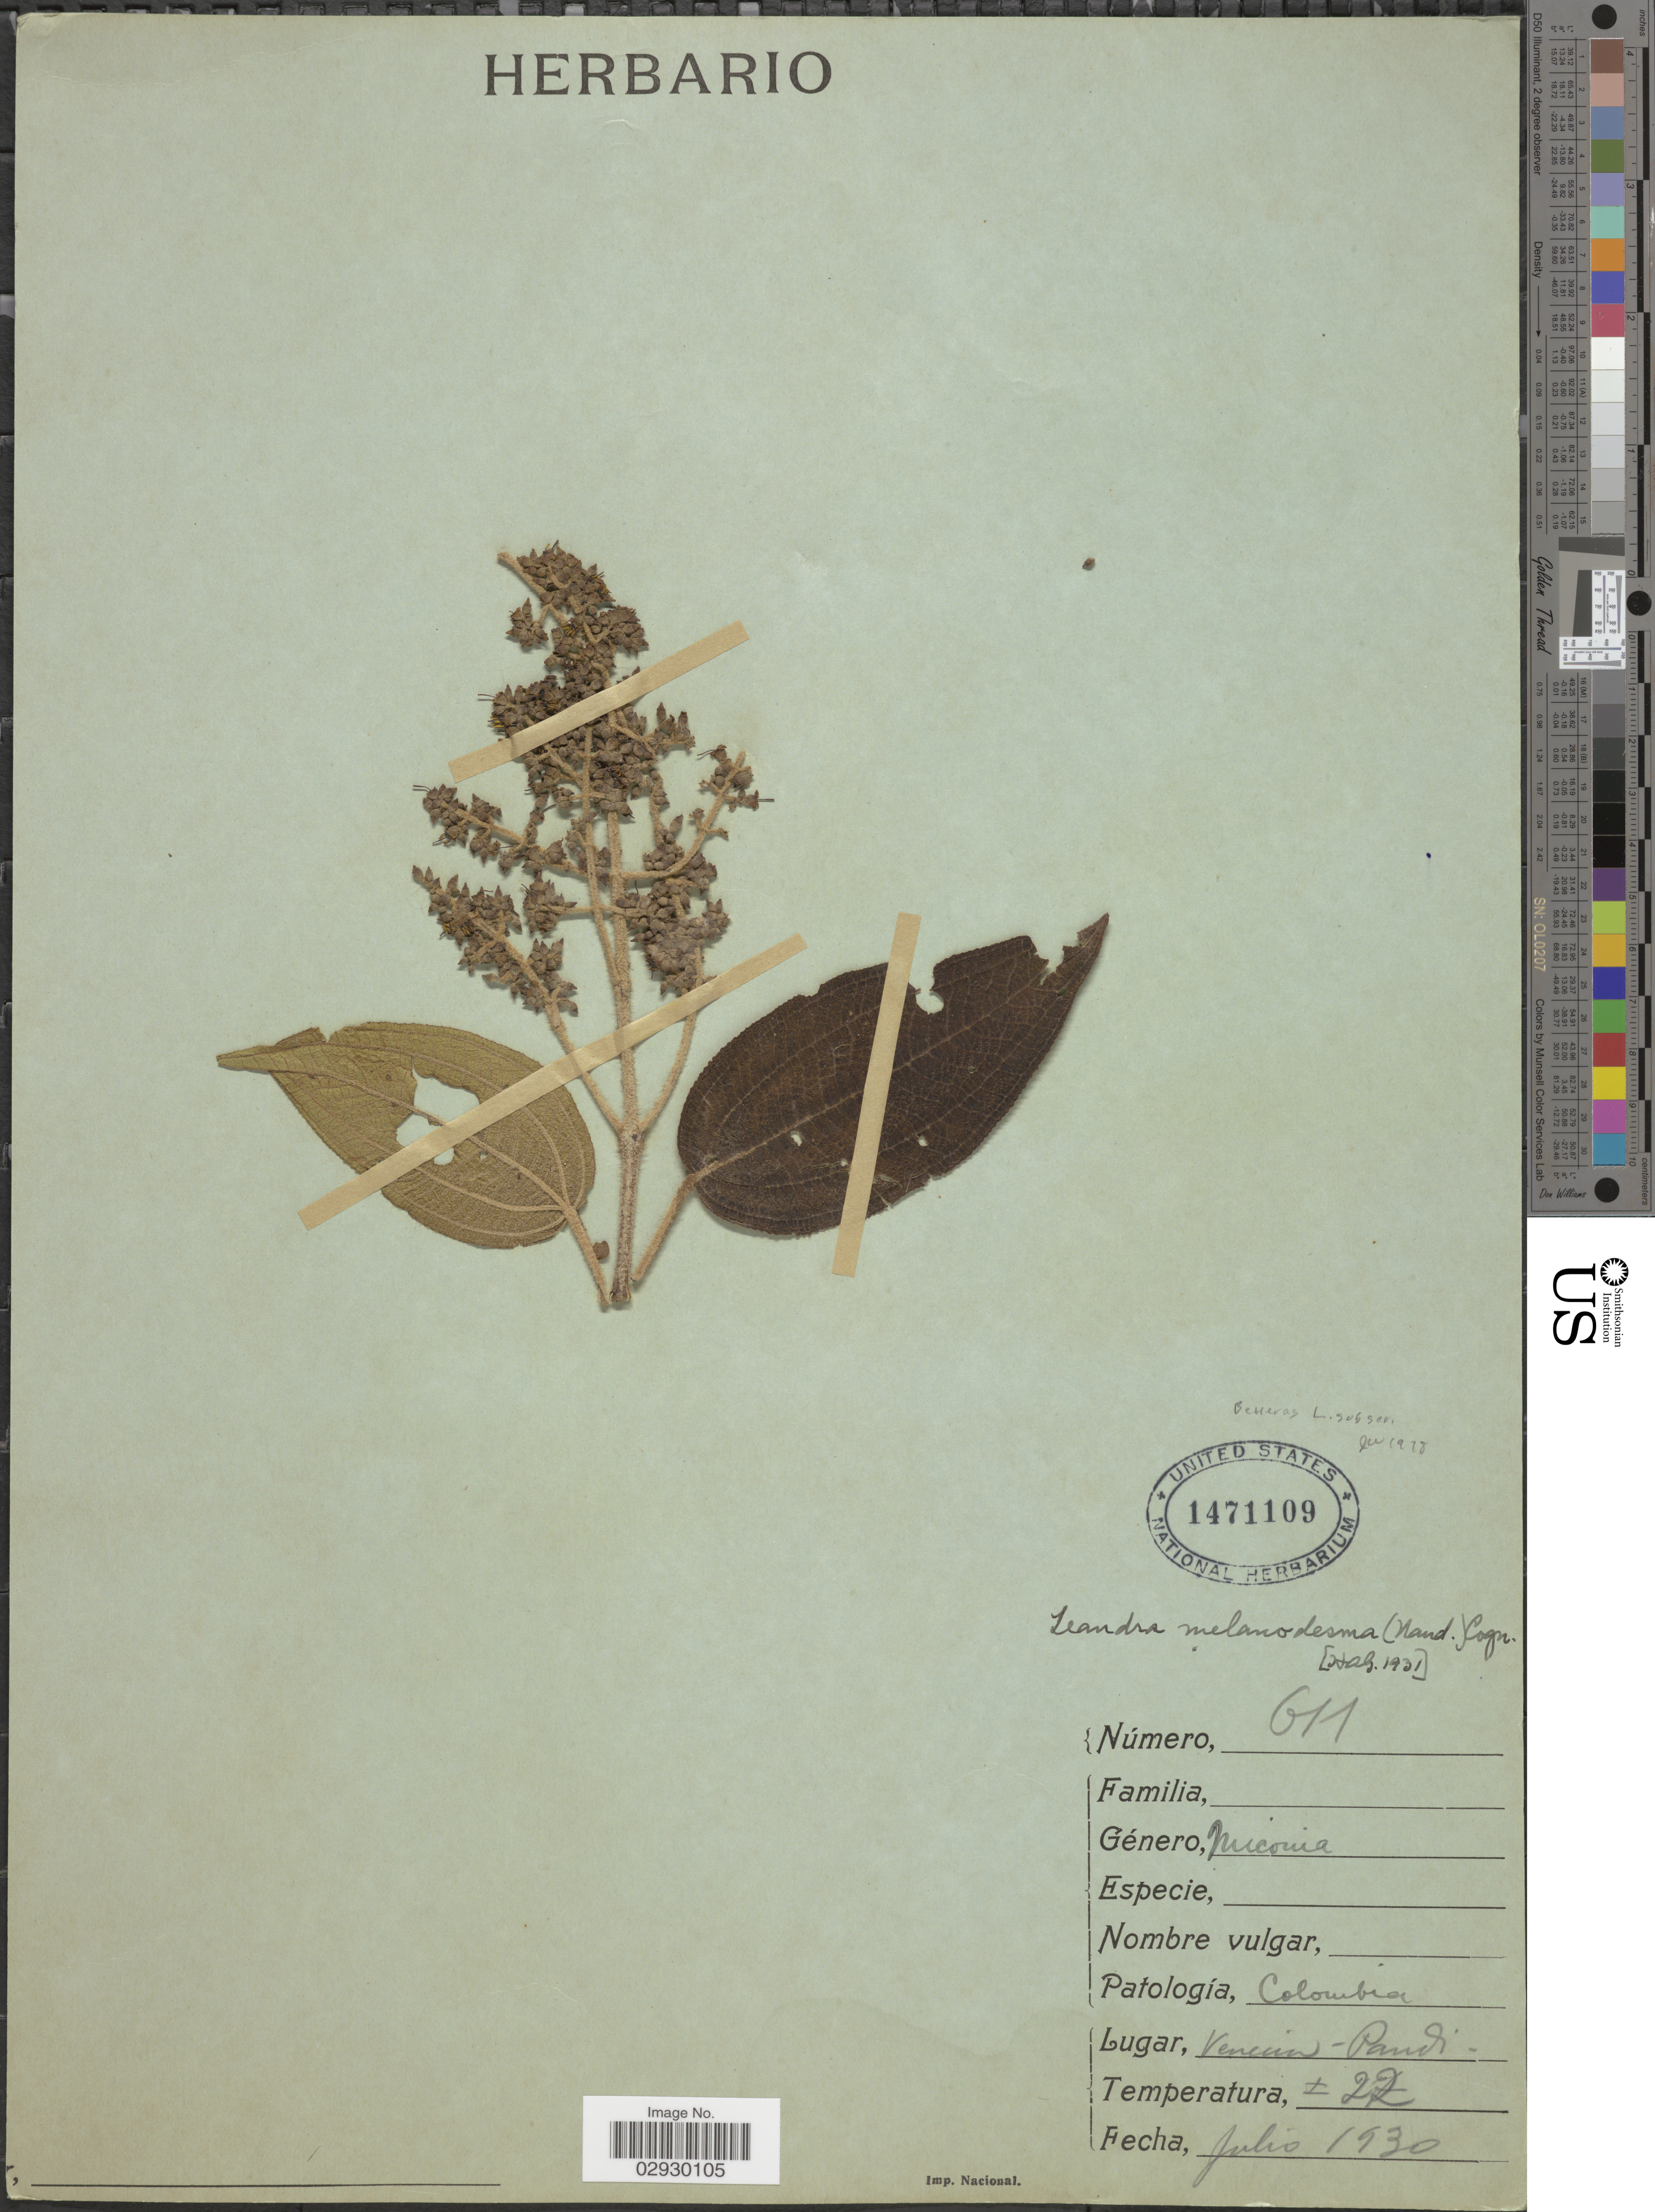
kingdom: Plantae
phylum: Tracheophyta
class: Magnoliopsida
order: Myrtales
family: Melastomataceae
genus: Leandra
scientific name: Leandra subseriata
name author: (Naudin) Cogn.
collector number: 611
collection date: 1930-07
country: Colombia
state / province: Cundinamarca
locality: Venecia - Pandi.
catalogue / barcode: US 1471109